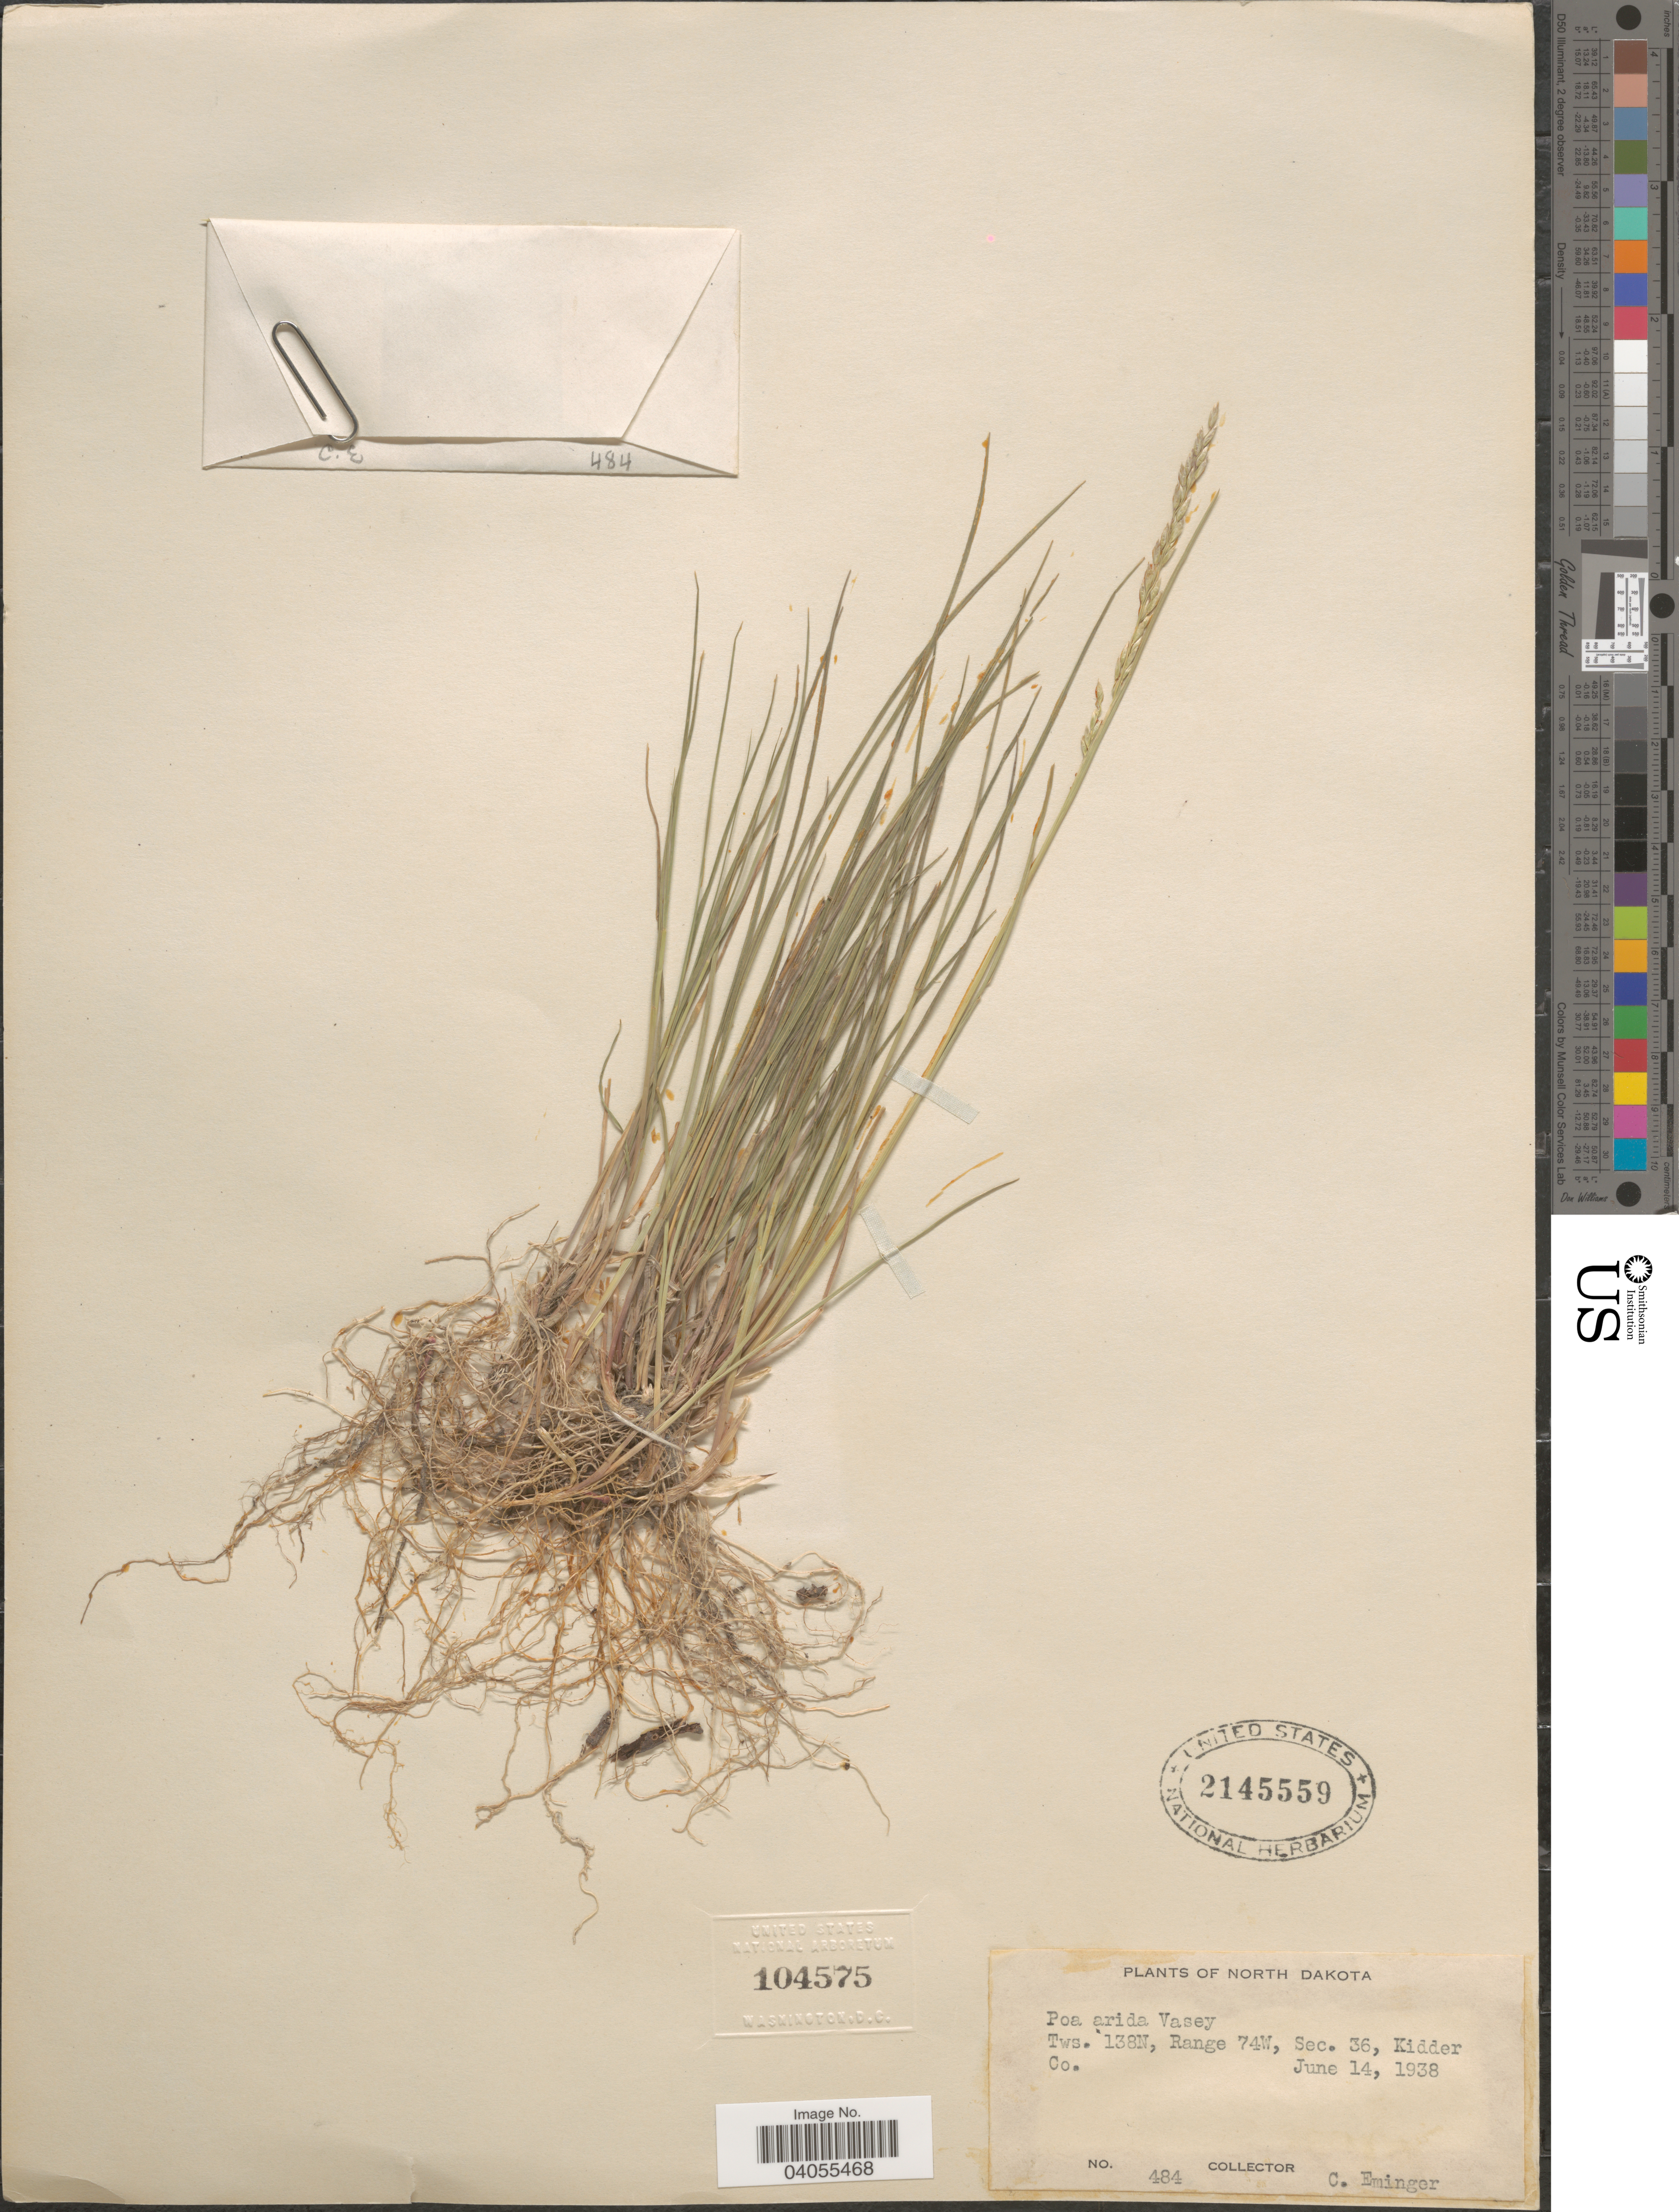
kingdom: Plantae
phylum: Tracheophyta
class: Liliopsida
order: Poales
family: Poaceae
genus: Poa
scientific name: Poa arida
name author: Vasey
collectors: C. Eminger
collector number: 484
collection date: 1938-06-14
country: United States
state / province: North Dakota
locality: Tws. 138N, Range 74W, Sec. 36, Kidder Co.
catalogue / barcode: US 2145559